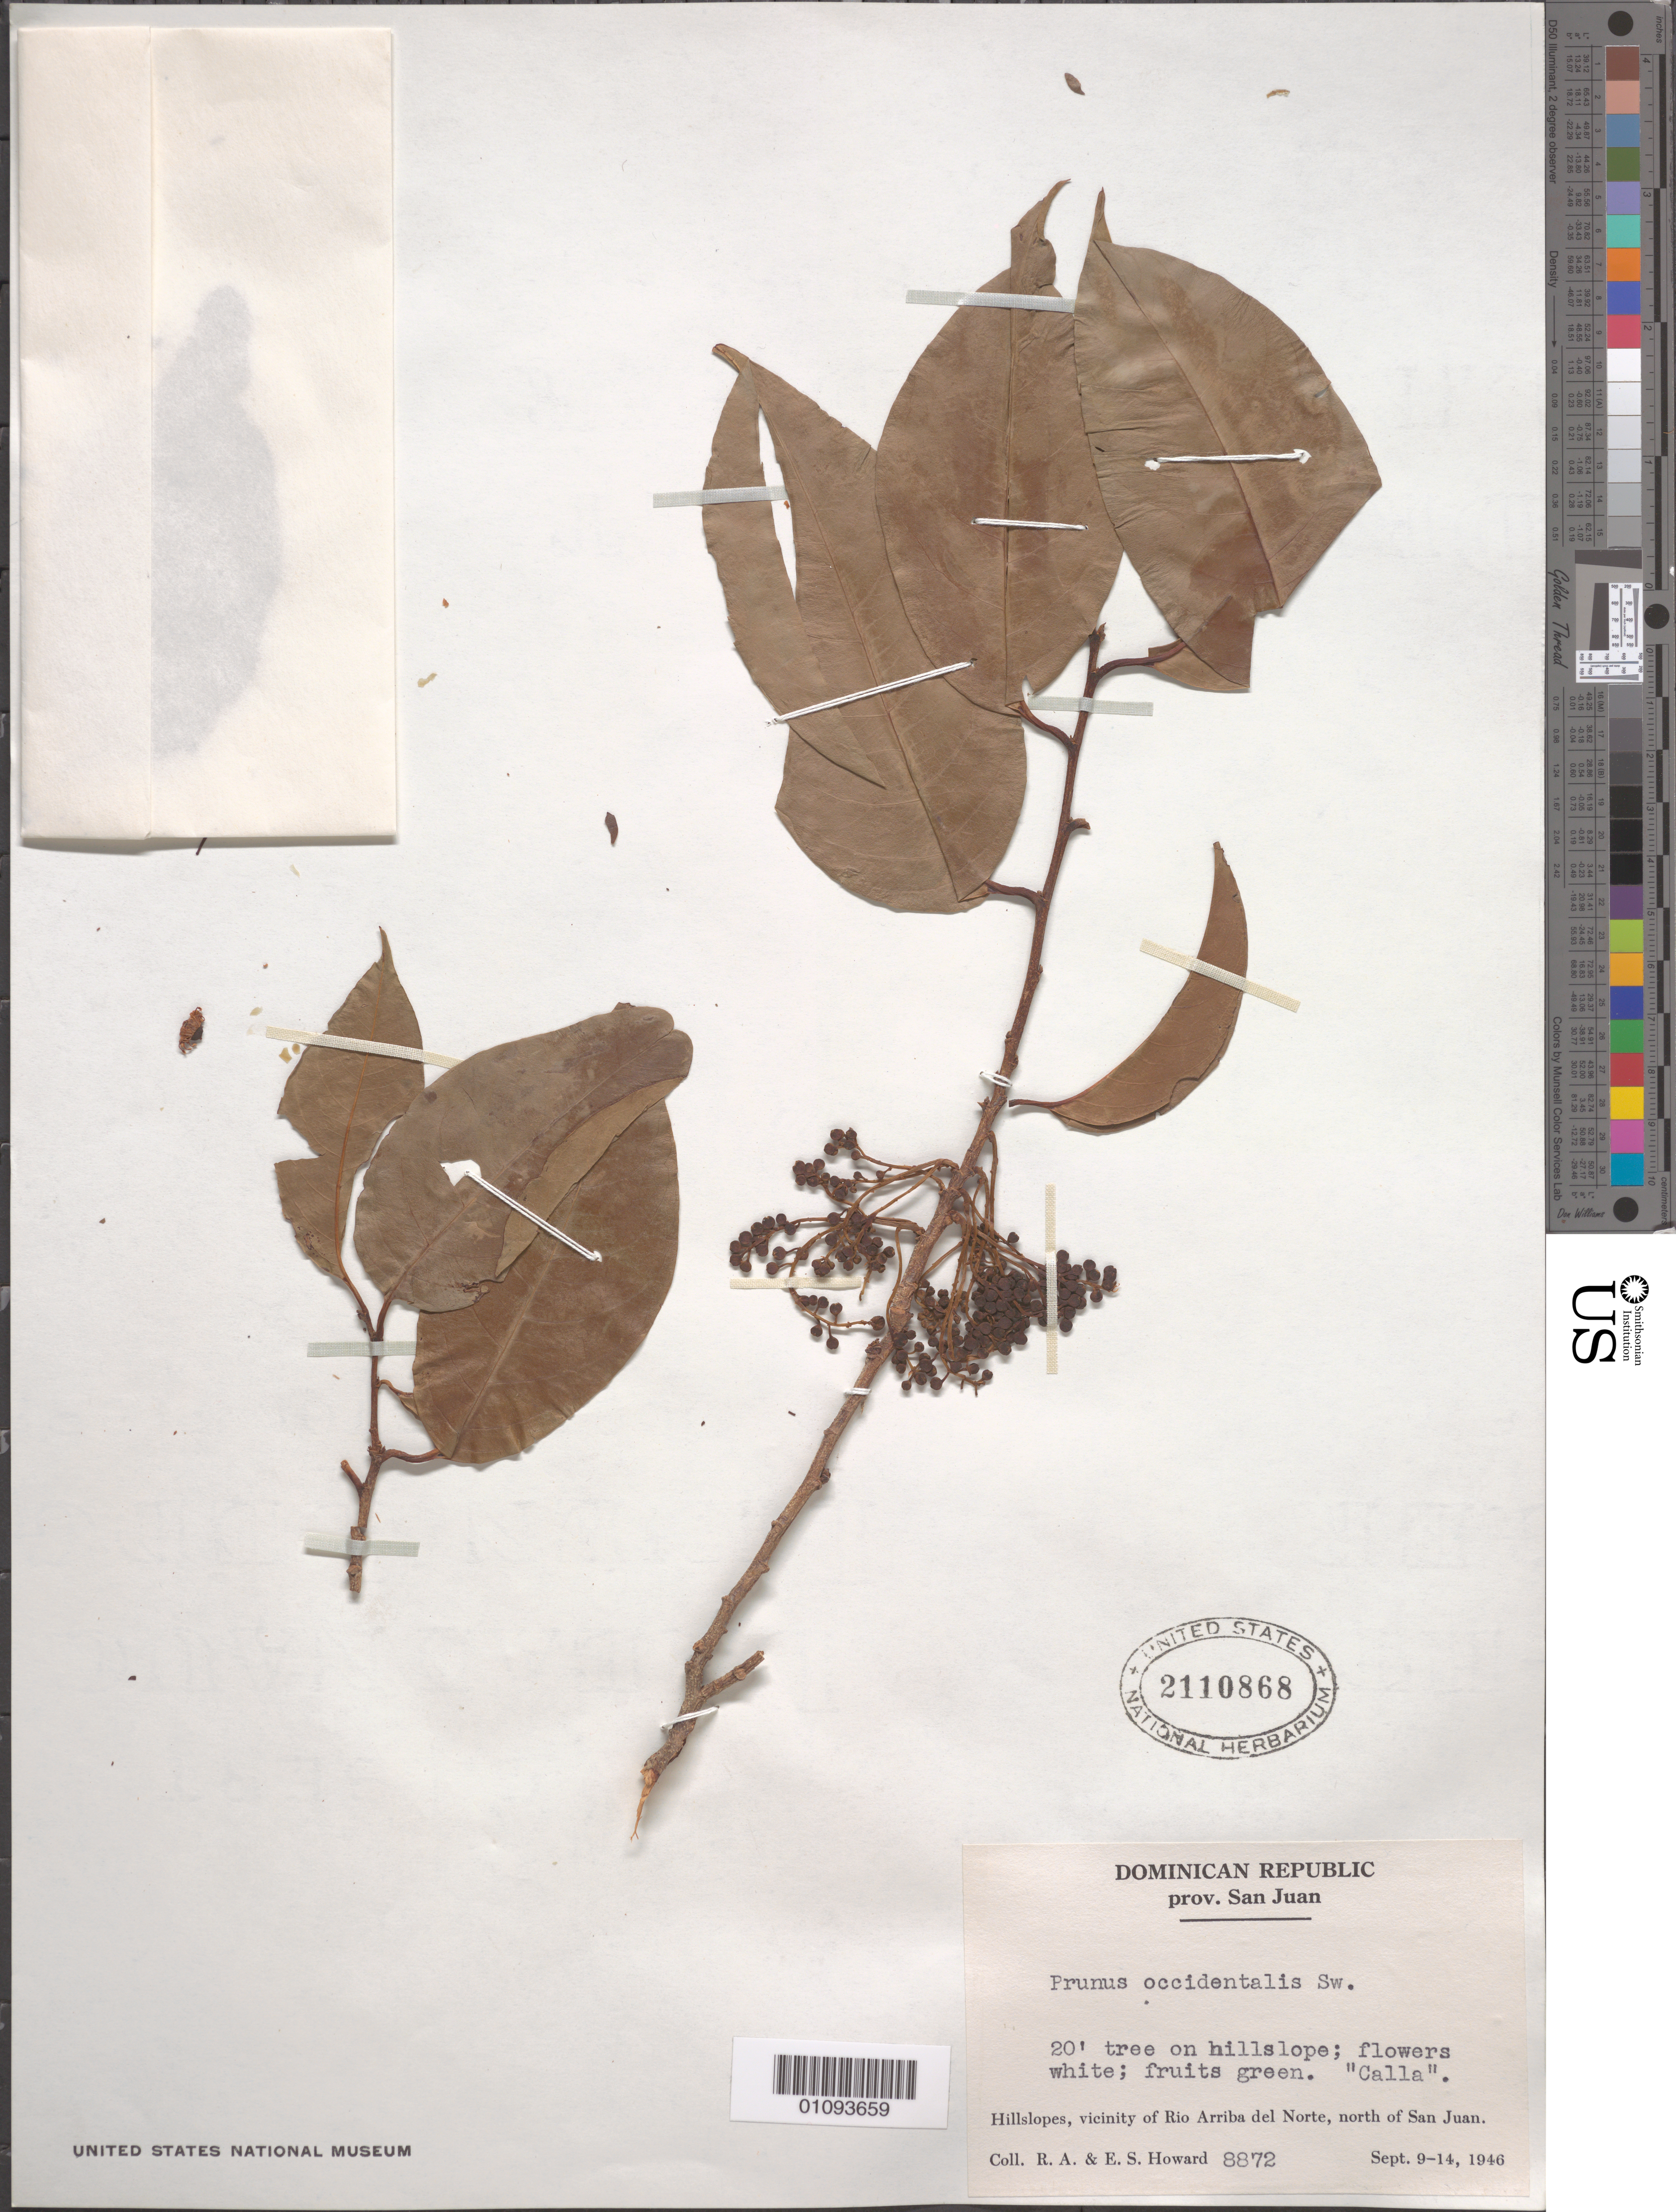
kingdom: Plantae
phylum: Tracheophyta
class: Magnoliopsida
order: Rosales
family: Rosaceae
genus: Prunus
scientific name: Prunus occidentalis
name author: Sw.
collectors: R. A. Howard & E. S. Howard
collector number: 8872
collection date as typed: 09 Sep 1946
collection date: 1946-09-09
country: Dominican Republic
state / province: San Juan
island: Hispaniola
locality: Hillslope,Variety of Rio Arriba del Norte, N of San Juan.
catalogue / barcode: US 2110888